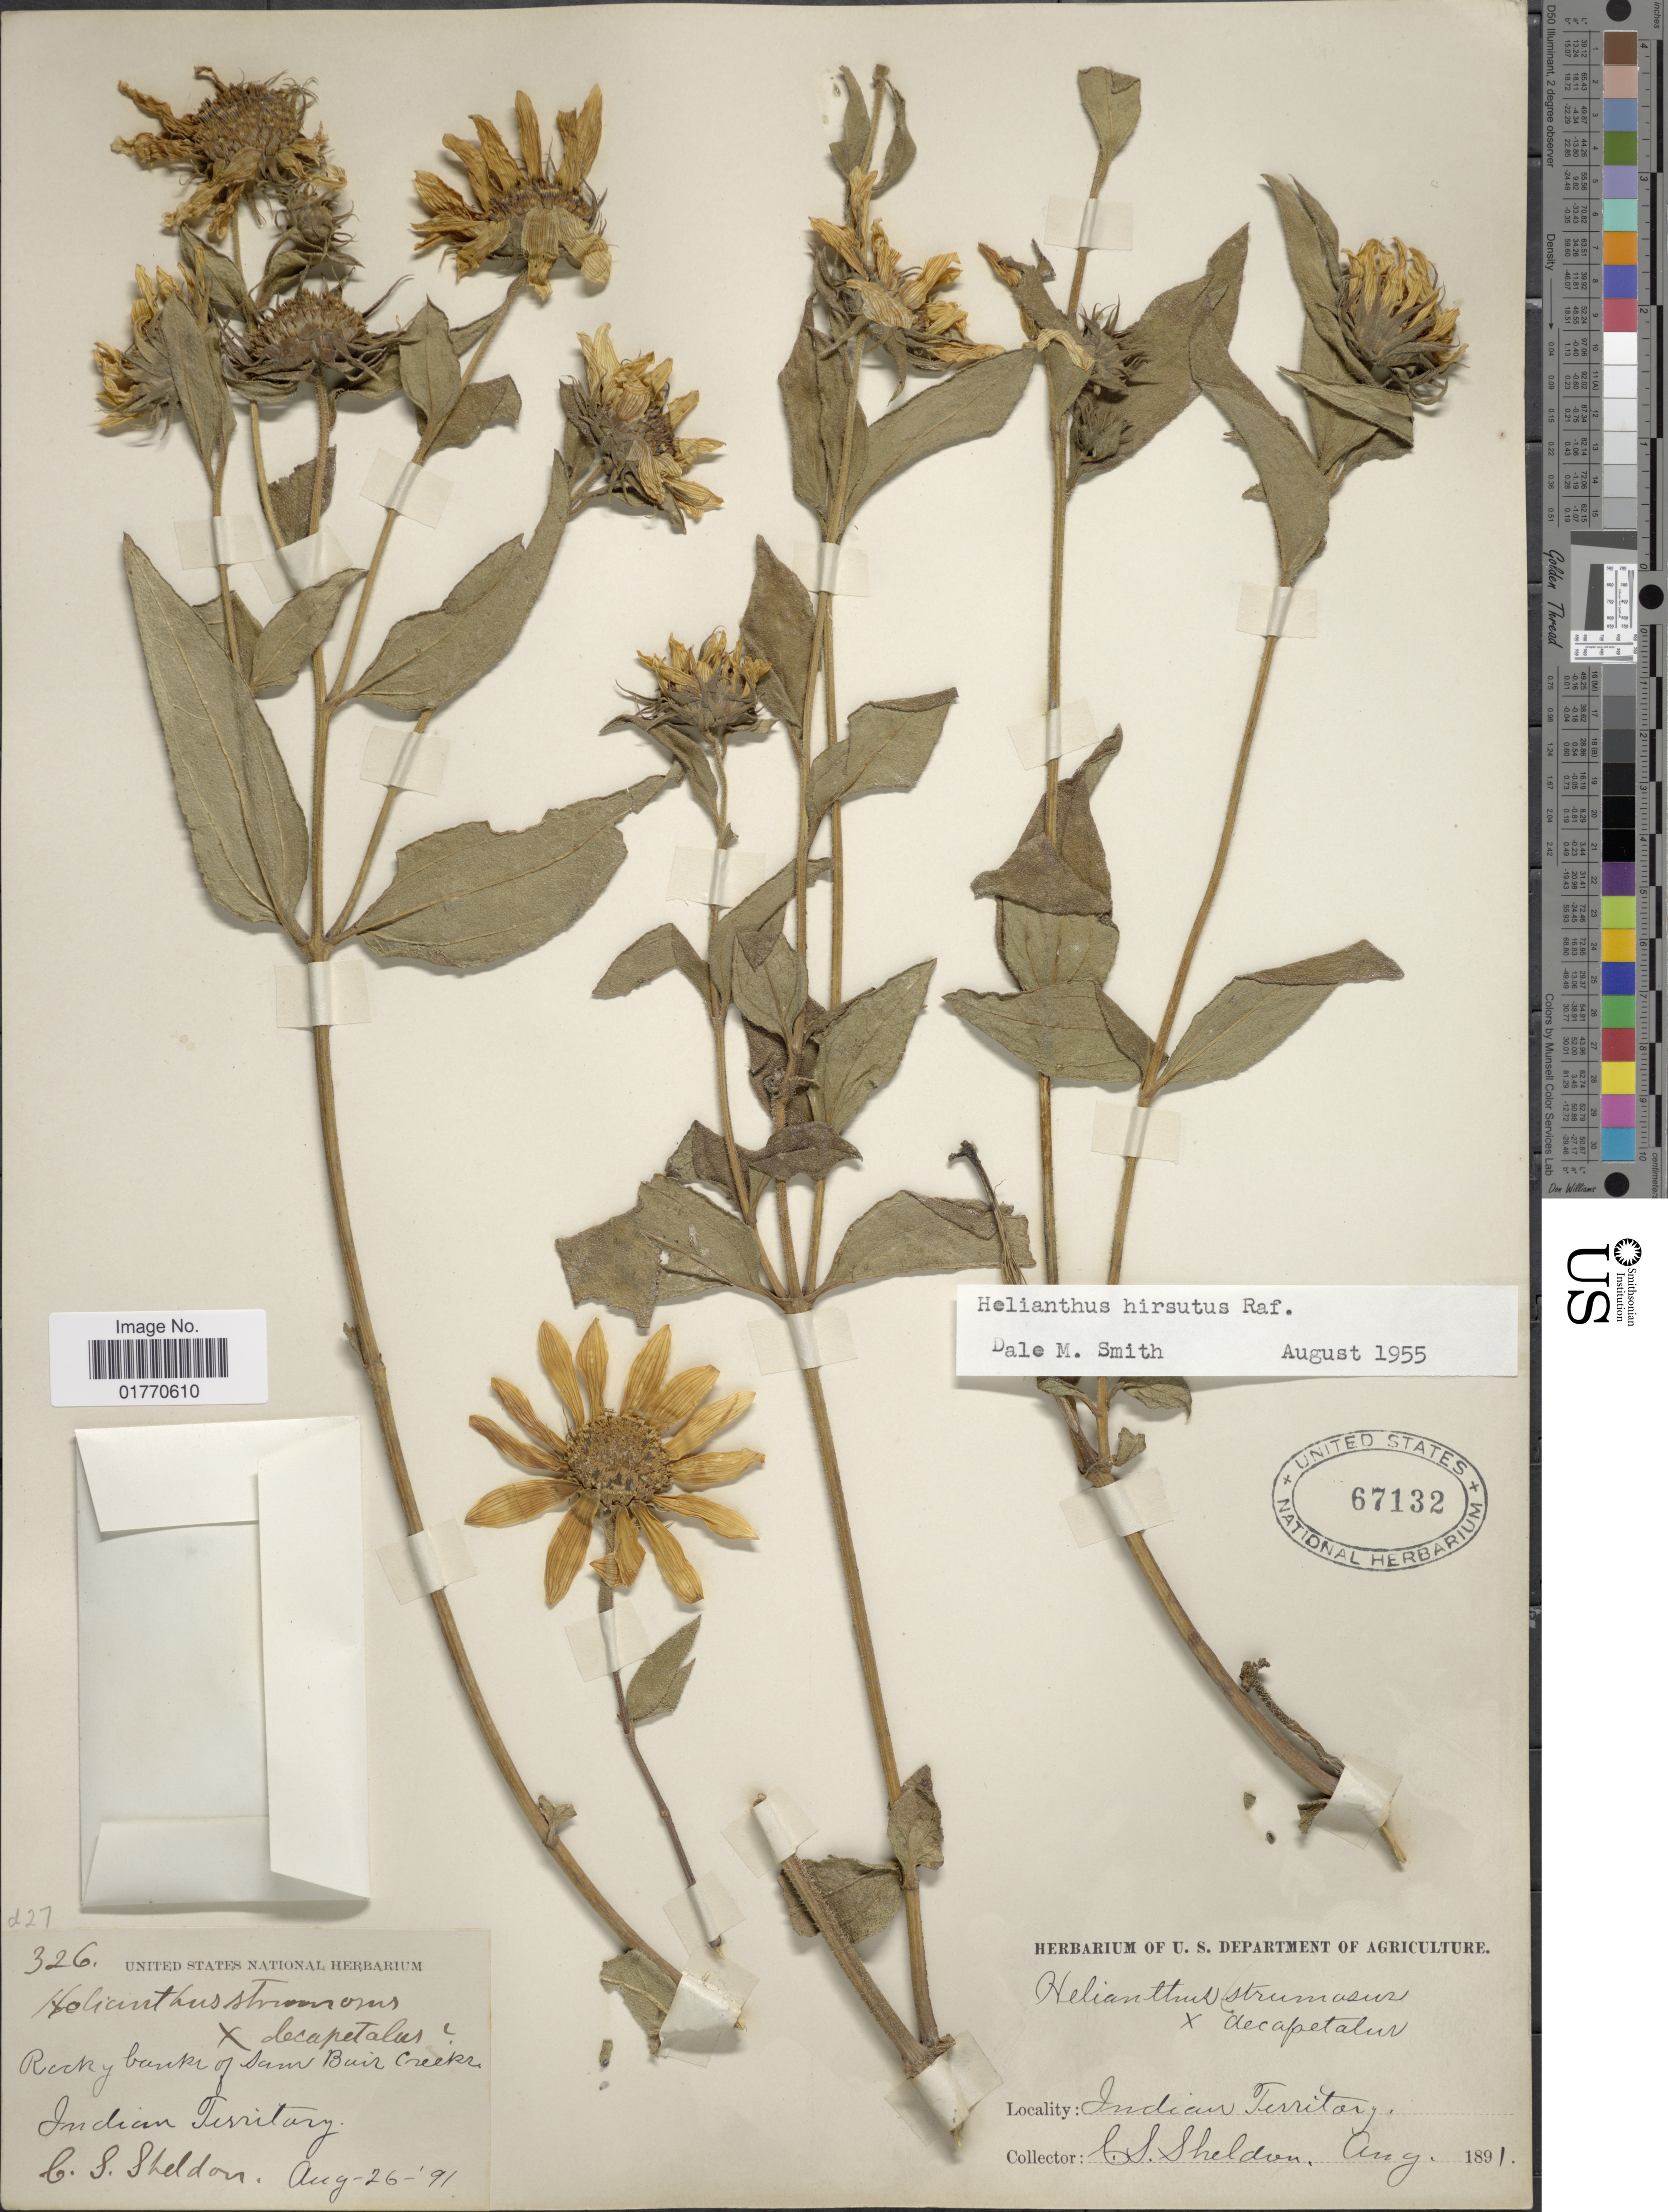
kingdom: Plantae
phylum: Tracheophyta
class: Magnoliopsida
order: Asterales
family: Asteraceae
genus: Helianthus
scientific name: Helianthus hirsutus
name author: Raf.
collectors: C. S. Sheldon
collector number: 326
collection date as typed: Transcribed d/m/y: 26/8/91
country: United States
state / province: Oklahoma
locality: Rocky banks of Sam Bair Creeks, Indian Territory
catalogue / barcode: US 67132